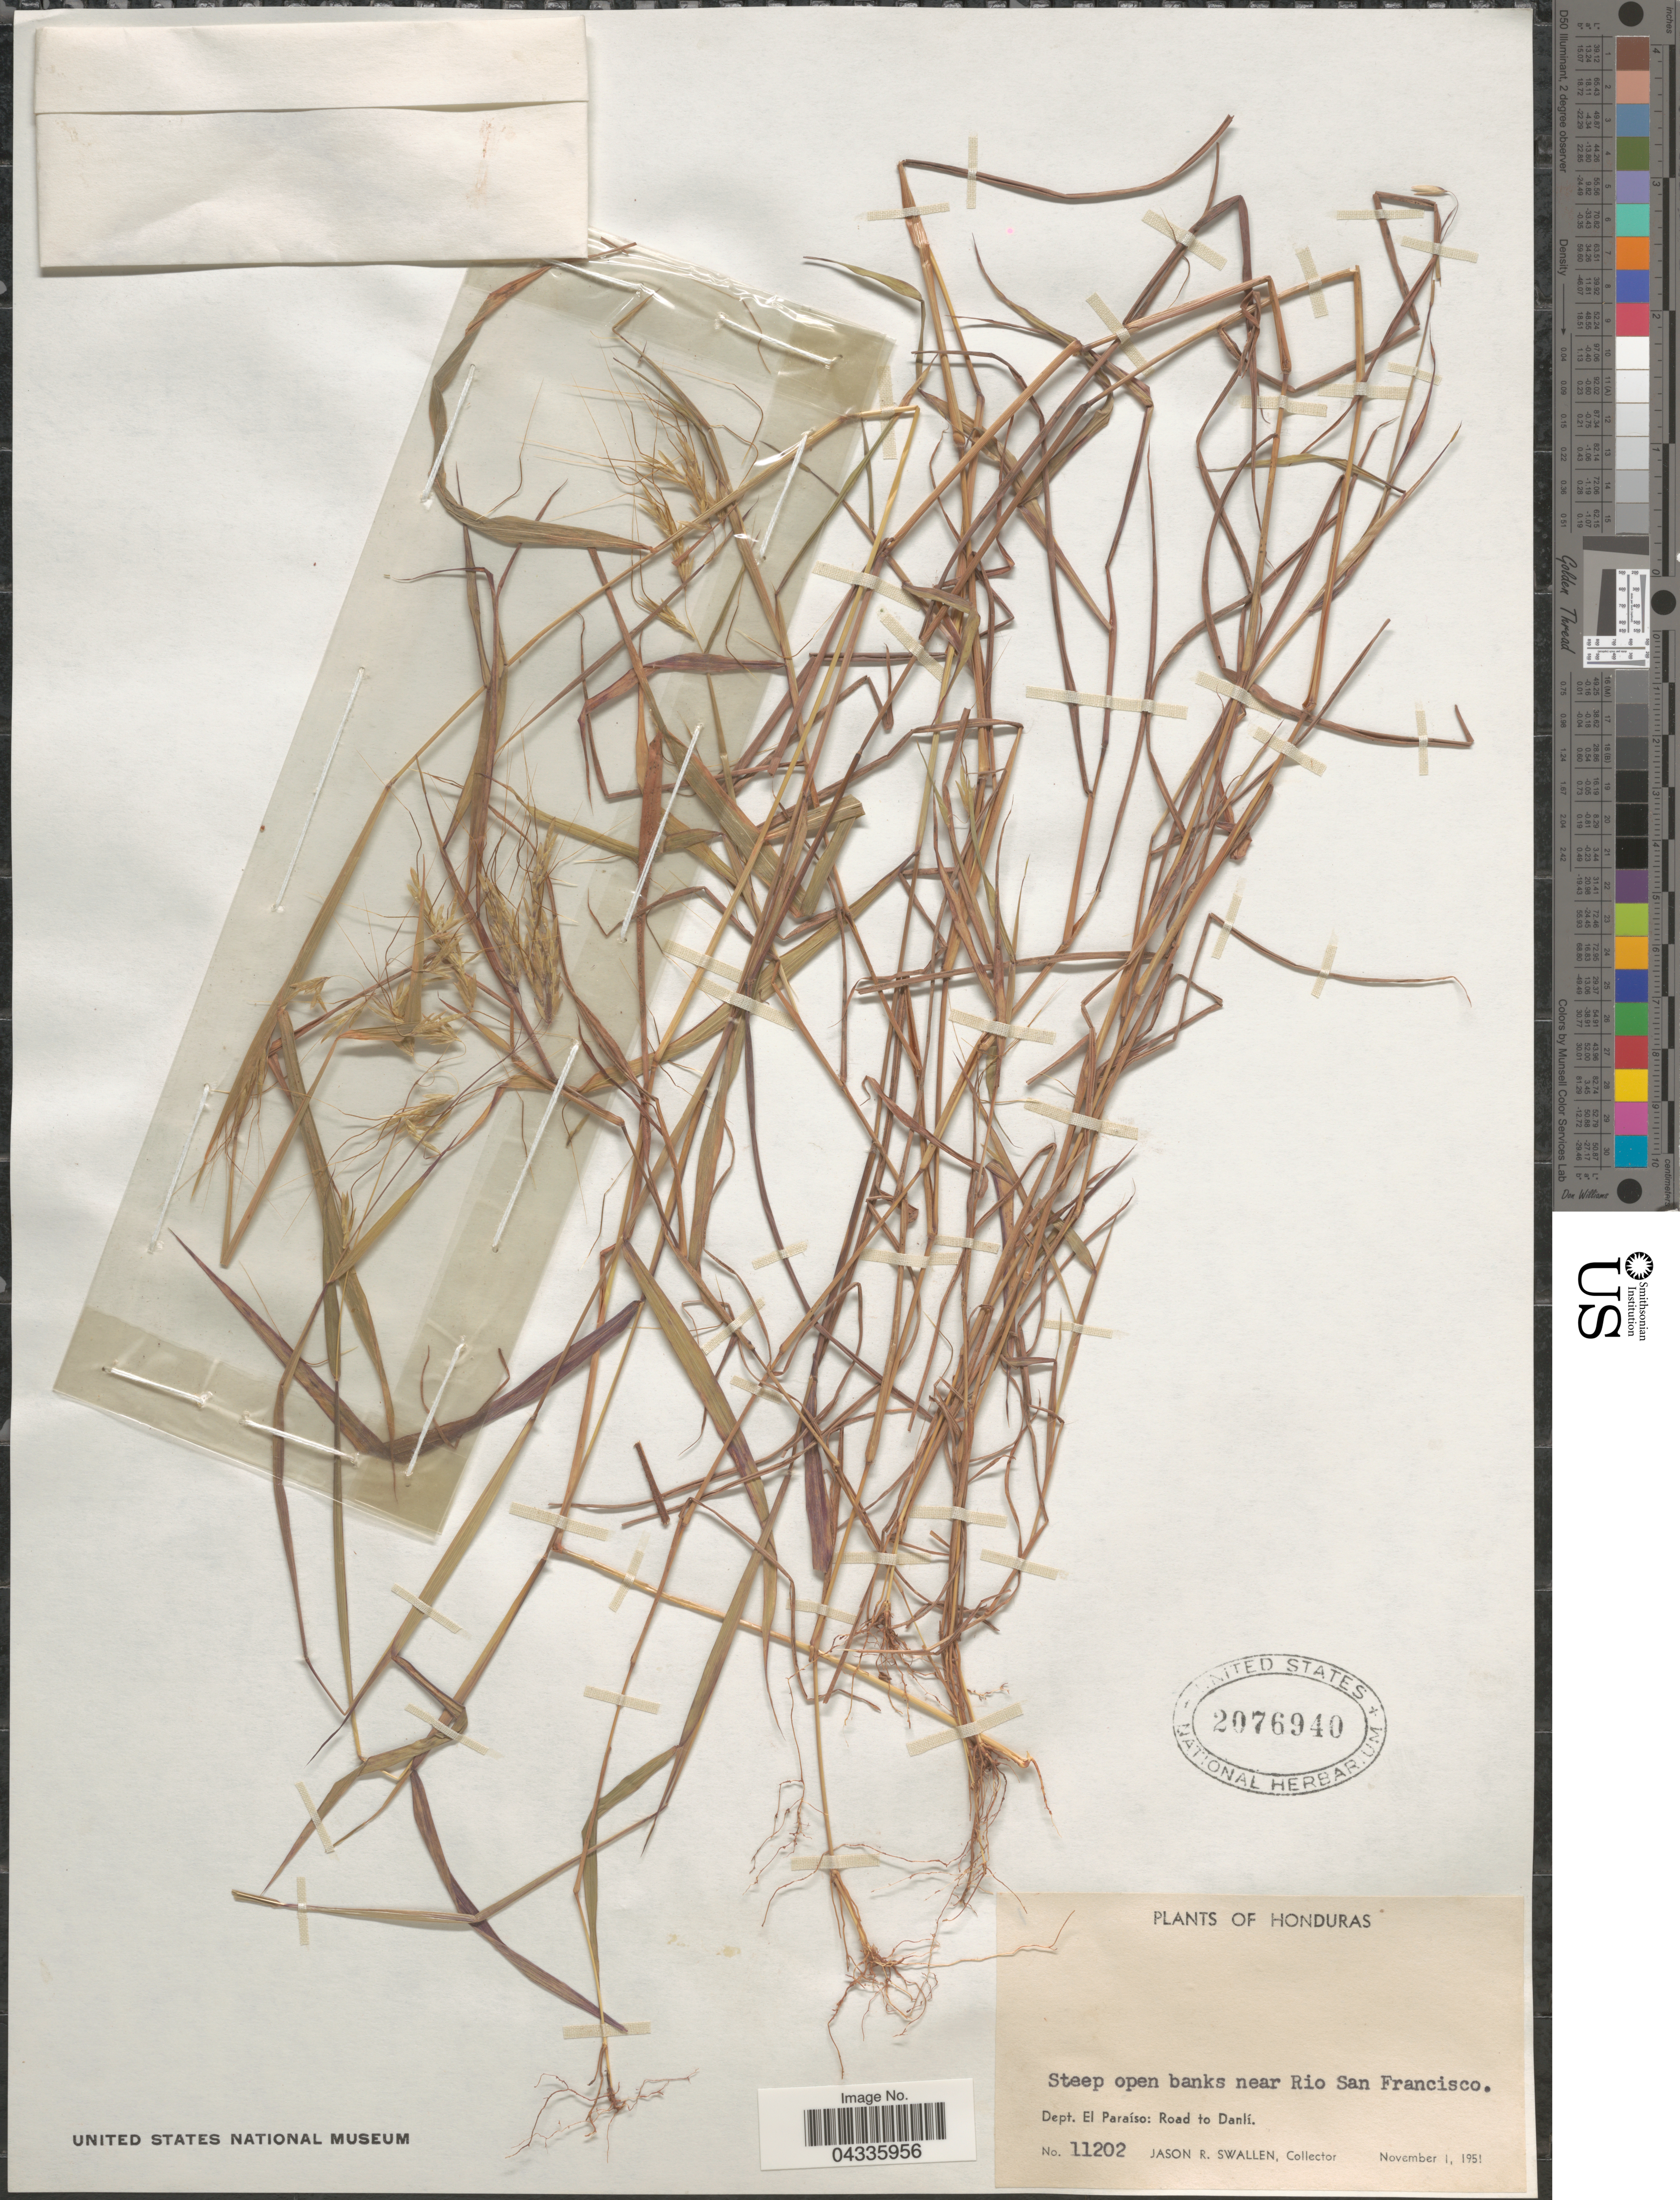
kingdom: Plantae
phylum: Tracheophyta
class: Liliopsida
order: Poales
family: Poaceae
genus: Euclasta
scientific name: Euclasta condylotricha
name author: (Hochst. ex Steud.) Stapf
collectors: J. R. Swallen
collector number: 11202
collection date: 1951-11-01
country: Honduras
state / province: El Paraiso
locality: Steep open banks near Rio San Francisco, Dept. El Paraíso: Road to Danli.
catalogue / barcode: US 2076940